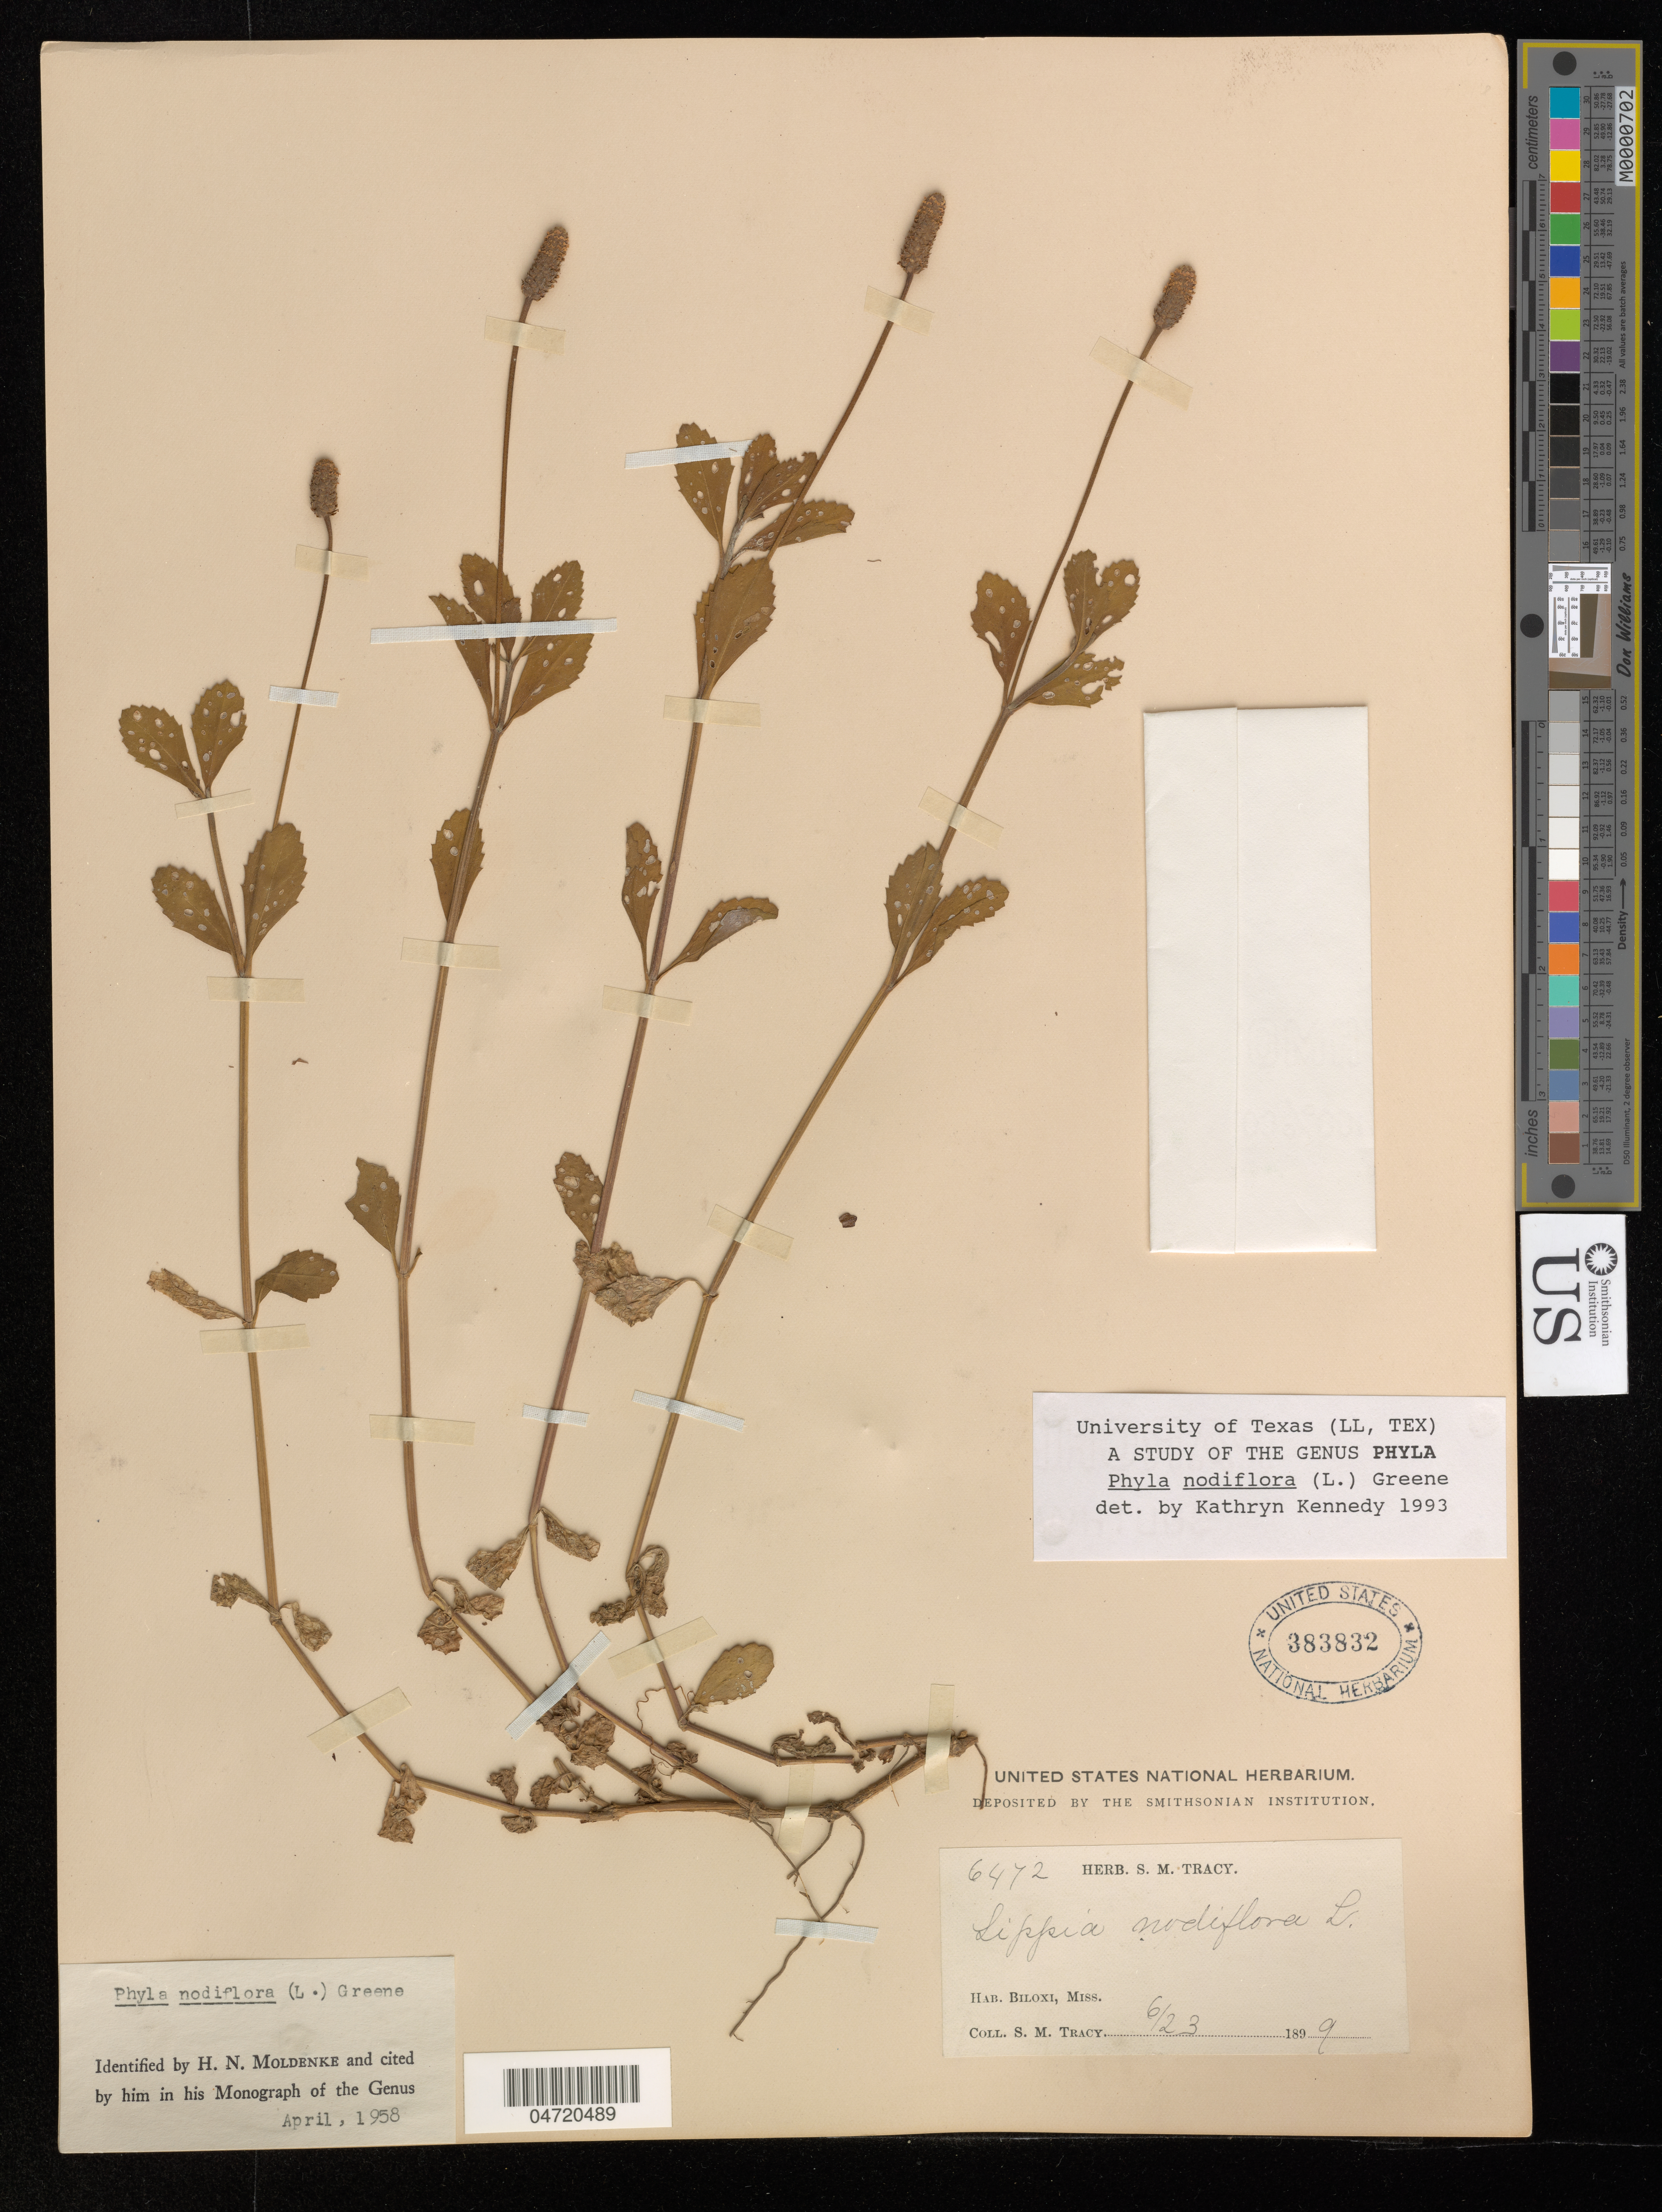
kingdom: Plantae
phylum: Tracheophyta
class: Magnoliopsida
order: Lamiales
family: Verbenaceae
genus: Phyla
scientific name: Phyla nodiflora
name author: (L.) Greene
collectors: S. M. Tracy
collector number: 6472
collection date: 1899-06-23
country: United States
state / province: Mississippi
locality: Biloxi.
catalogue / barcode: US 383832